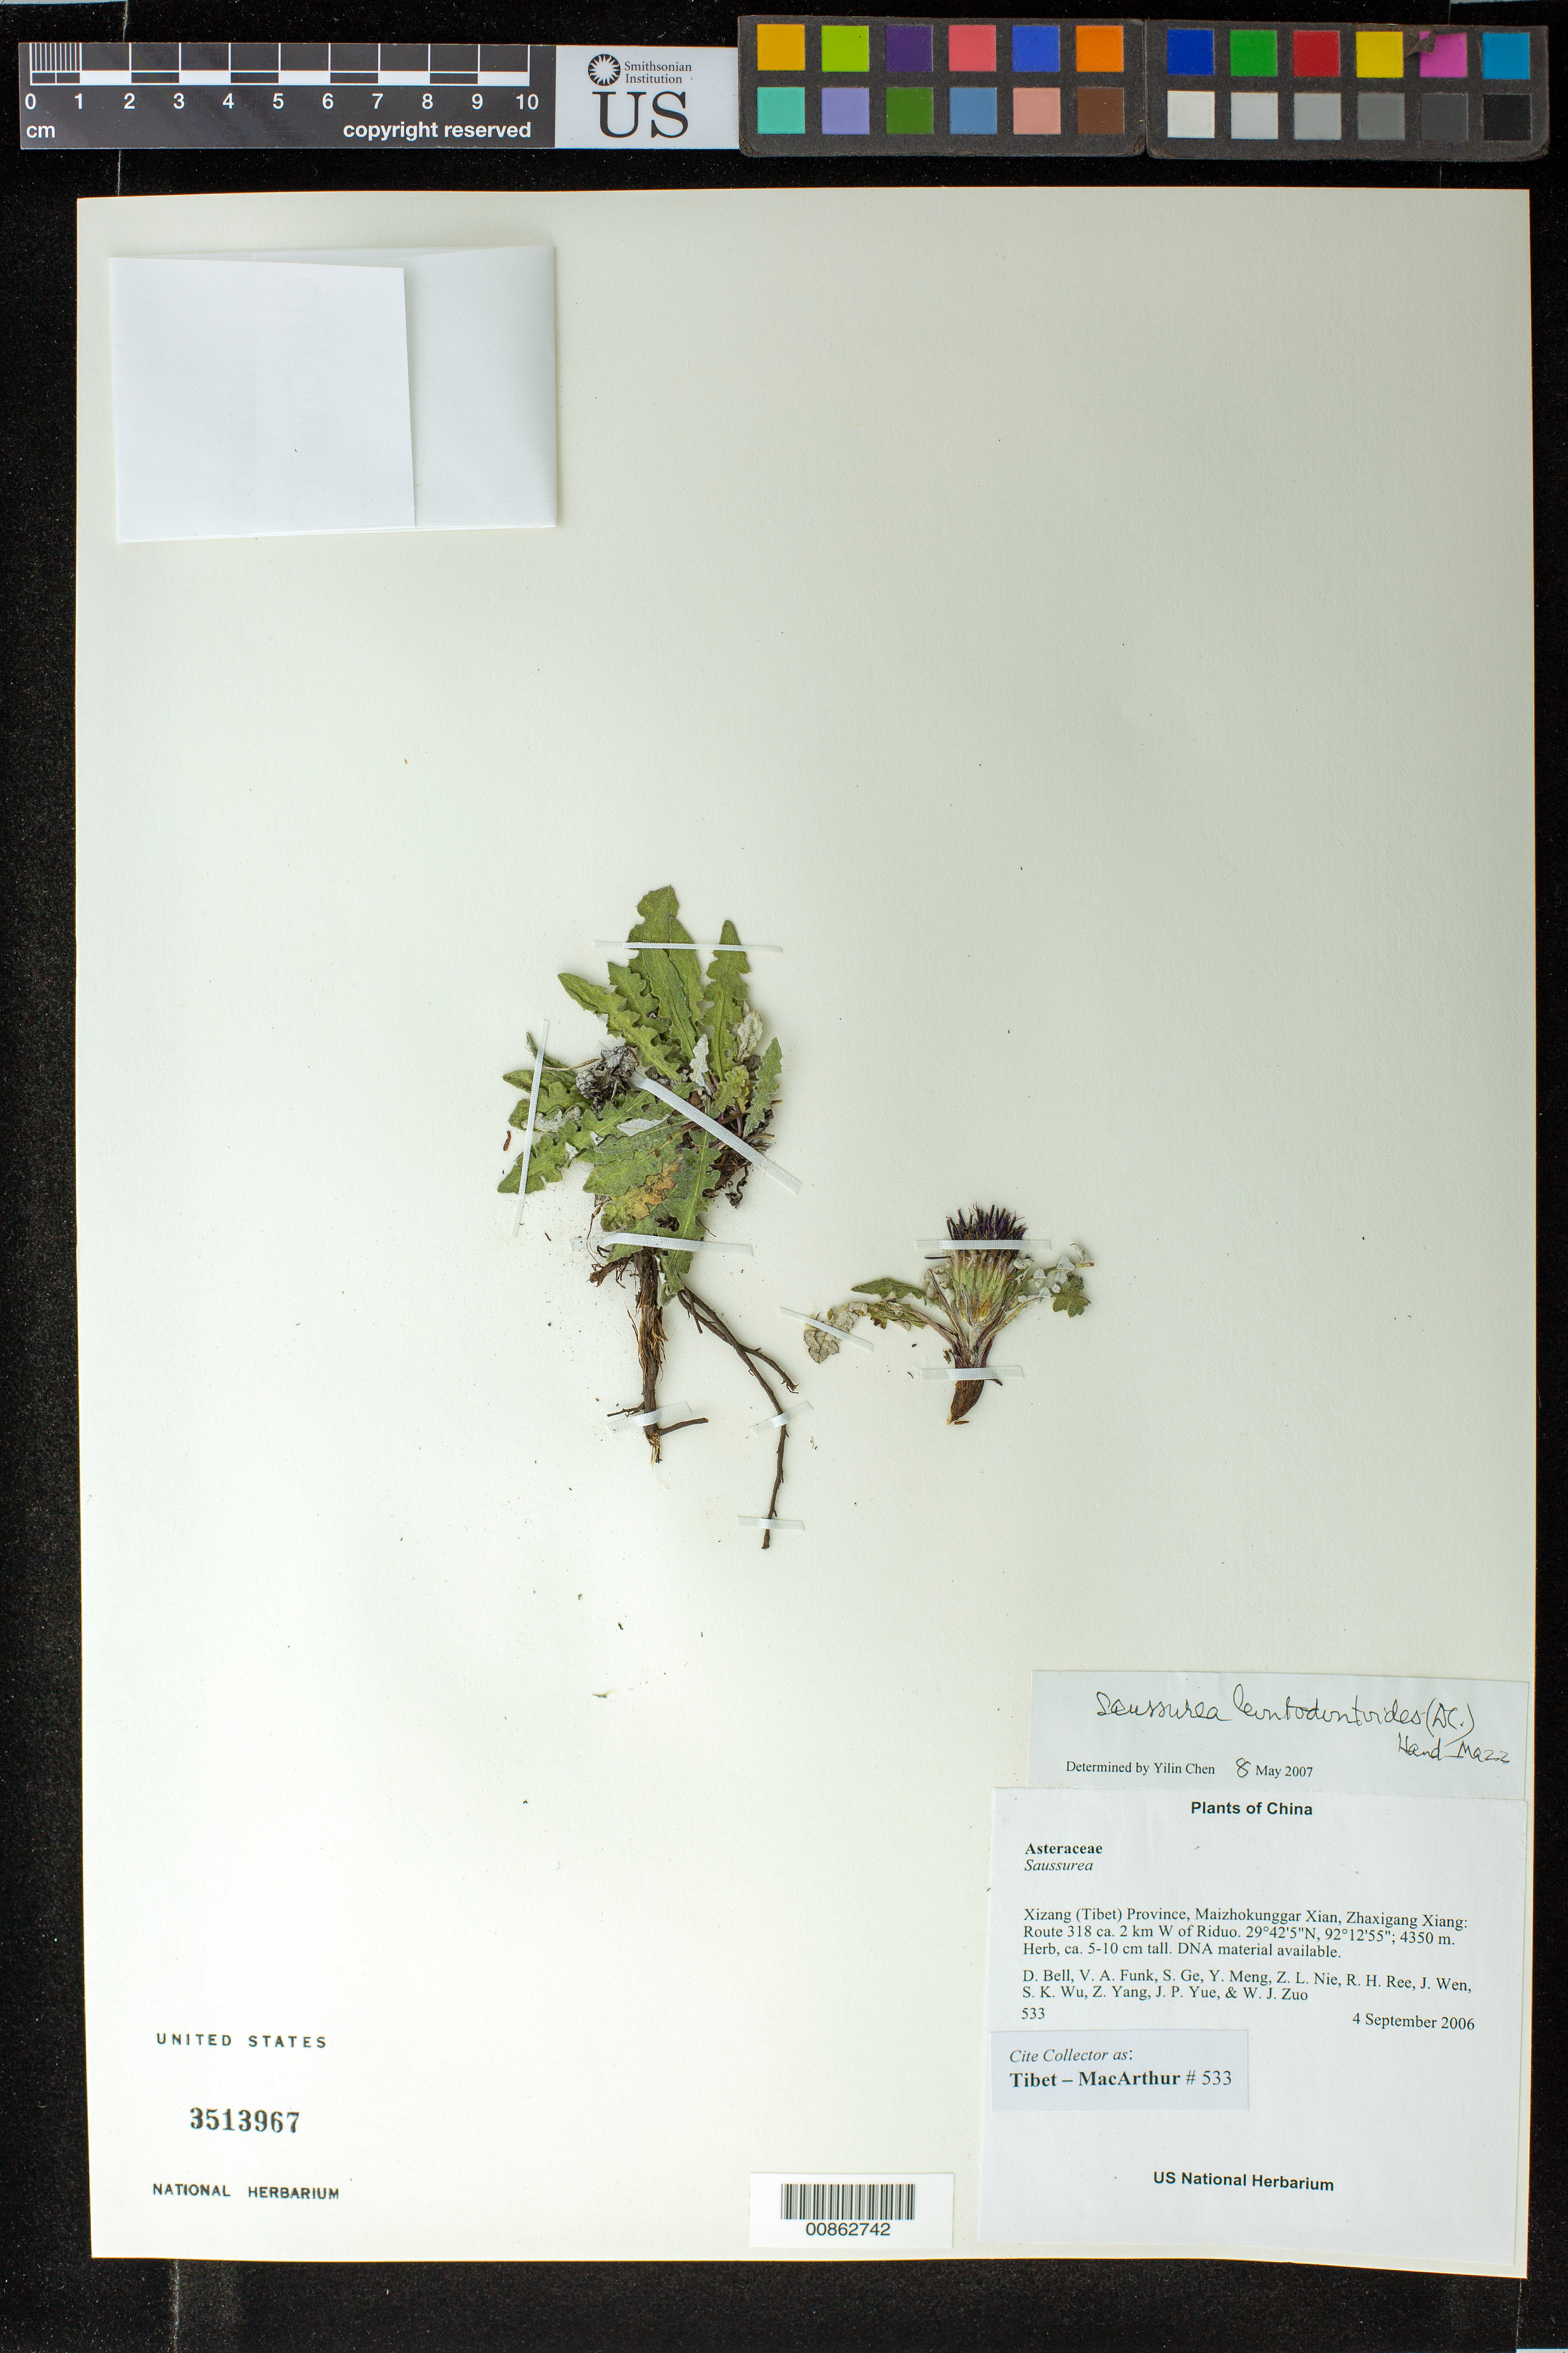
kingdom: Plantae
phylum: Tracheophyta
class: Magnoliopsida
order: Asterales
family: Asteraceae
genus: Saussurea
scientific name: Saussurea leontodontoides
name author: (DC.) Sch. Bip.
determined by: Yilin Chen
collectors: Tibet-MacArthur, D. A. Bell, V. Funk, S. Ge, Y. Meng, Z. Nie, R. Ree, J. Wen, S. K. Wu, Z. Yang, J. Yue & W. Zuo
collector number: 533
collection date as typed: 04 Sep 2006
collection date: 2006-09-04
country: China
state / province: Xizang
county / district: Maizhokunggar Xian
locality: Zhaxigang Xiang. Route 318 ca. 2 km W of Riduo.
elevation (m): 4350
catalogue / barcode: US 3513967